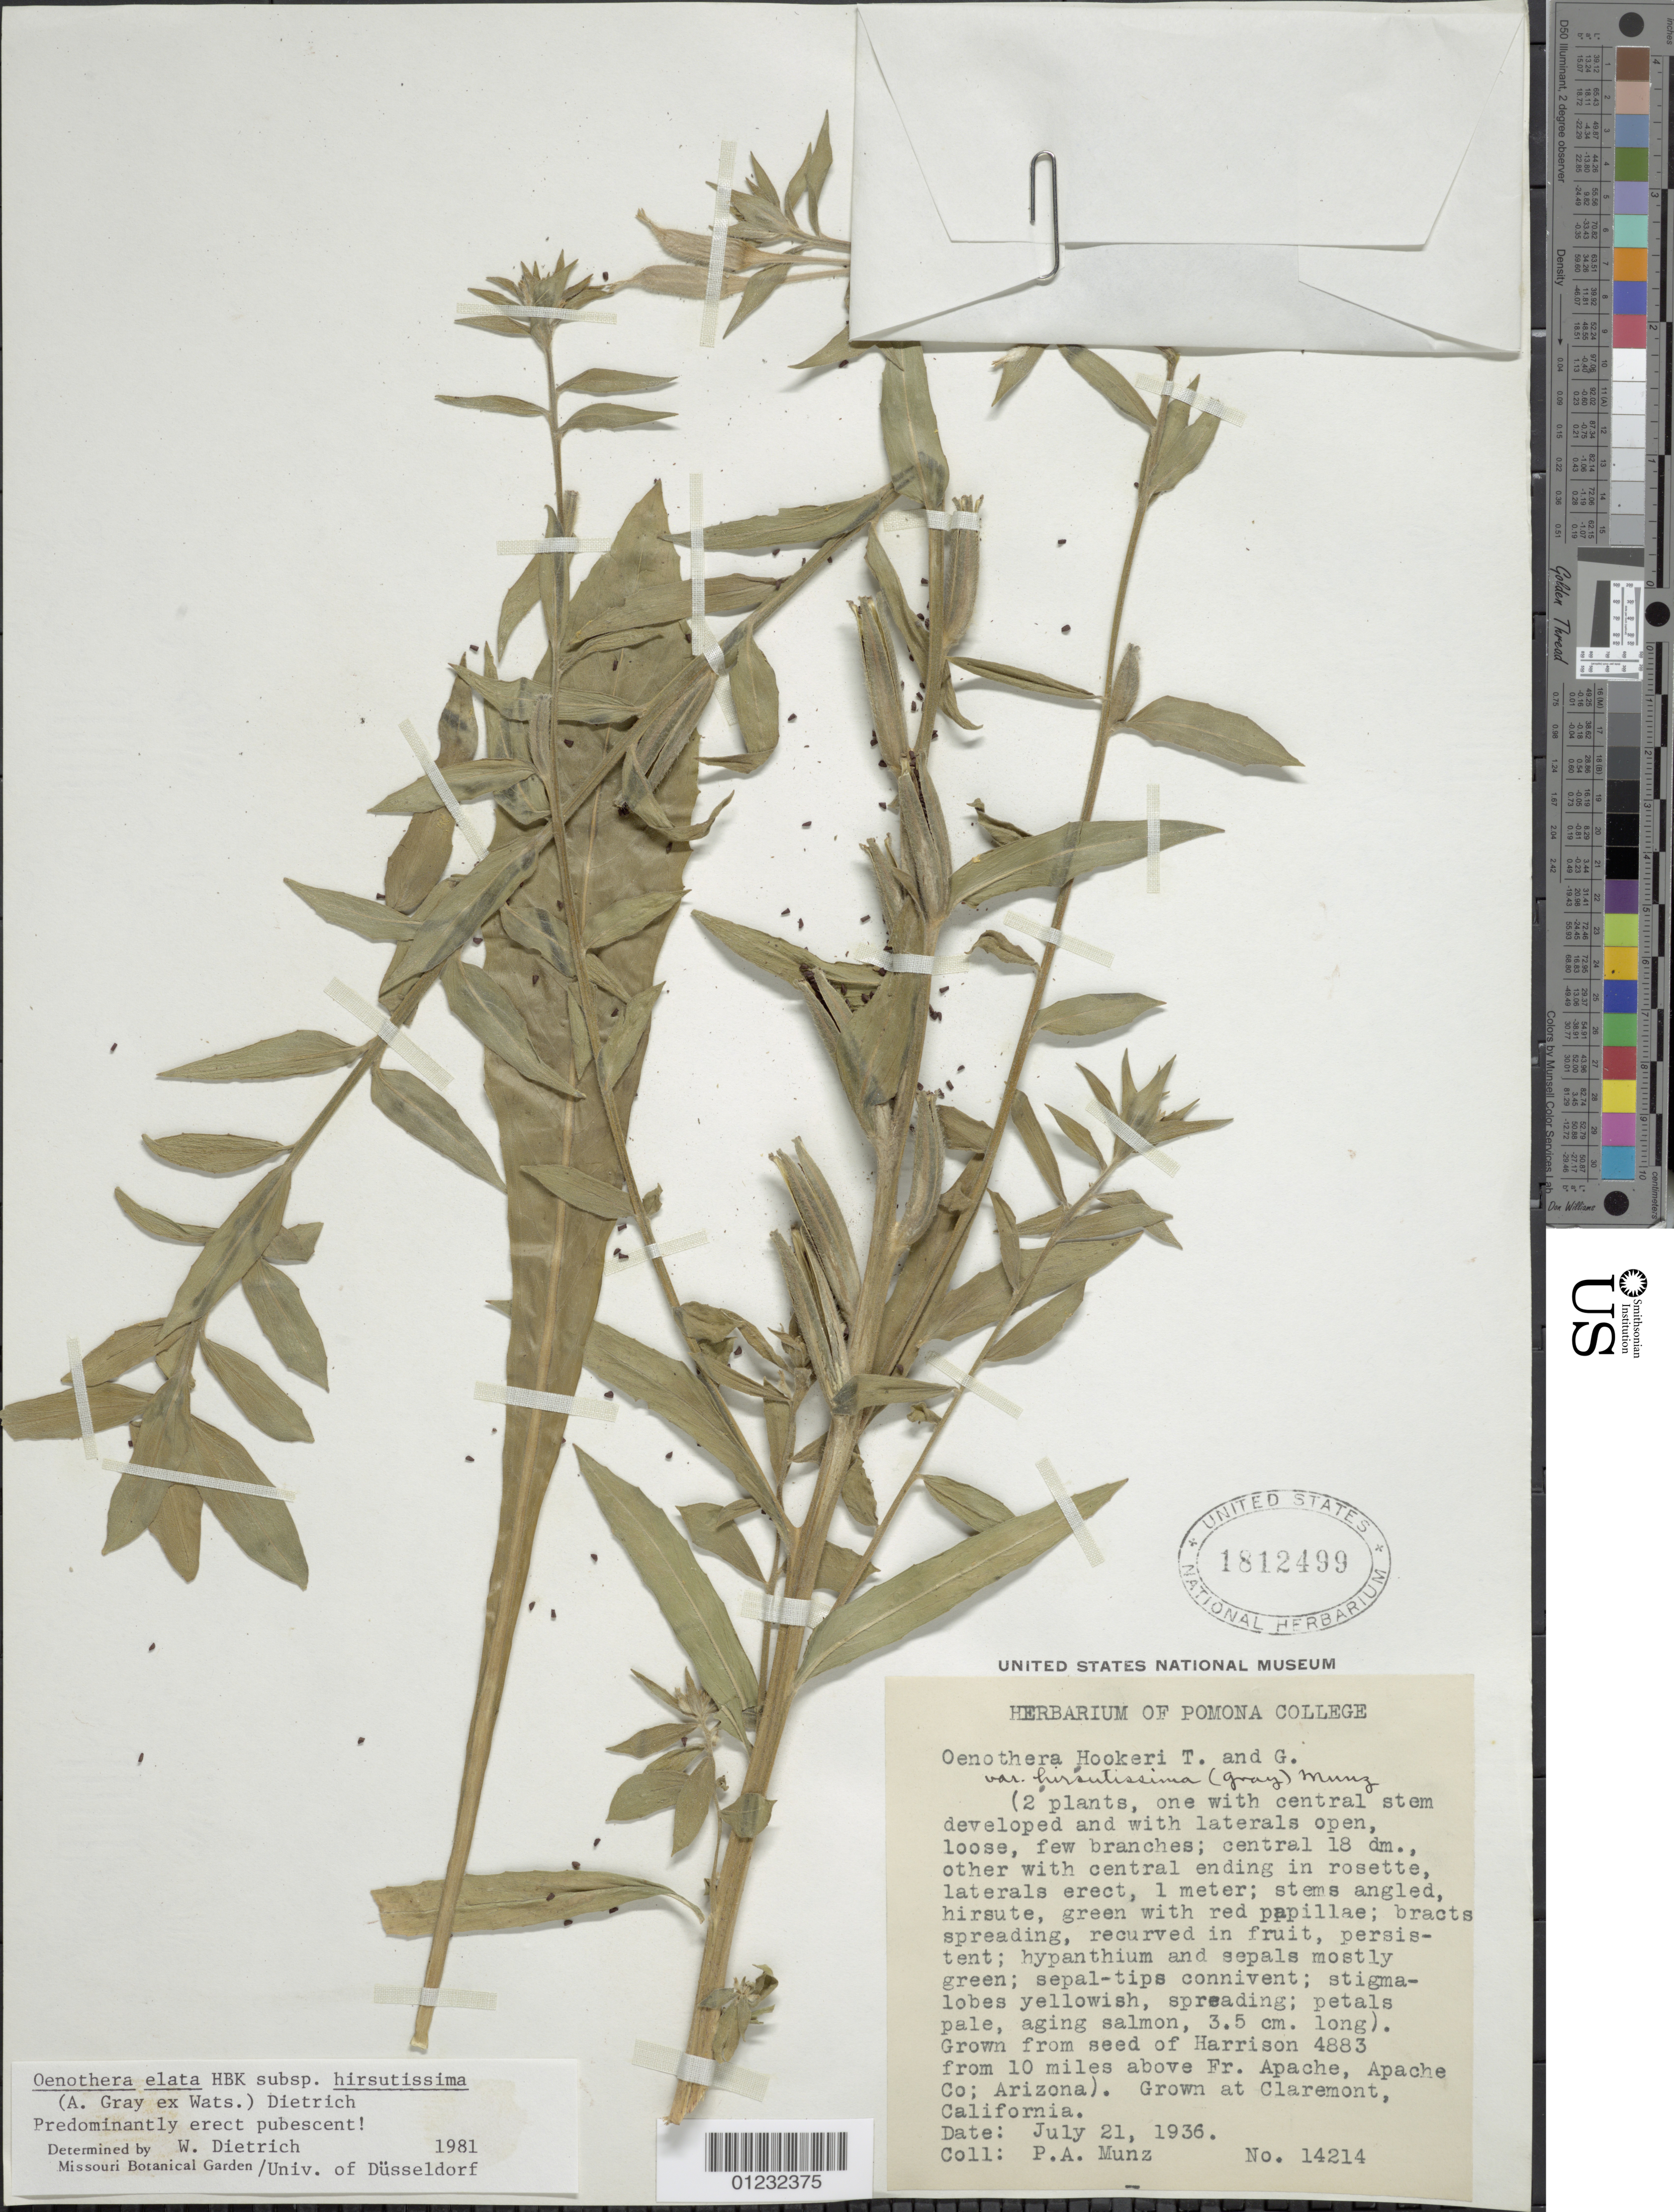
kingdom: Plantae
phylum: Tracheophyta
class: Magnoliopsida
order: Myrtales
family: Onagraceae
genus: Oenothera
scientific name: Oenothera elata subsp. hirsutissima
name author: (A. Gray ex S. Watson) W. Dietr.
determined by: Dietrich, W.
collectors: P. A. Munz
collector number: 14214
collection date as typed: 21 Jul 1936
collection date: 1936-07-21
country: United States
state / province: California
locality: Claremont, Pomona College Herbarium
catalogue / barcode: US 1812499